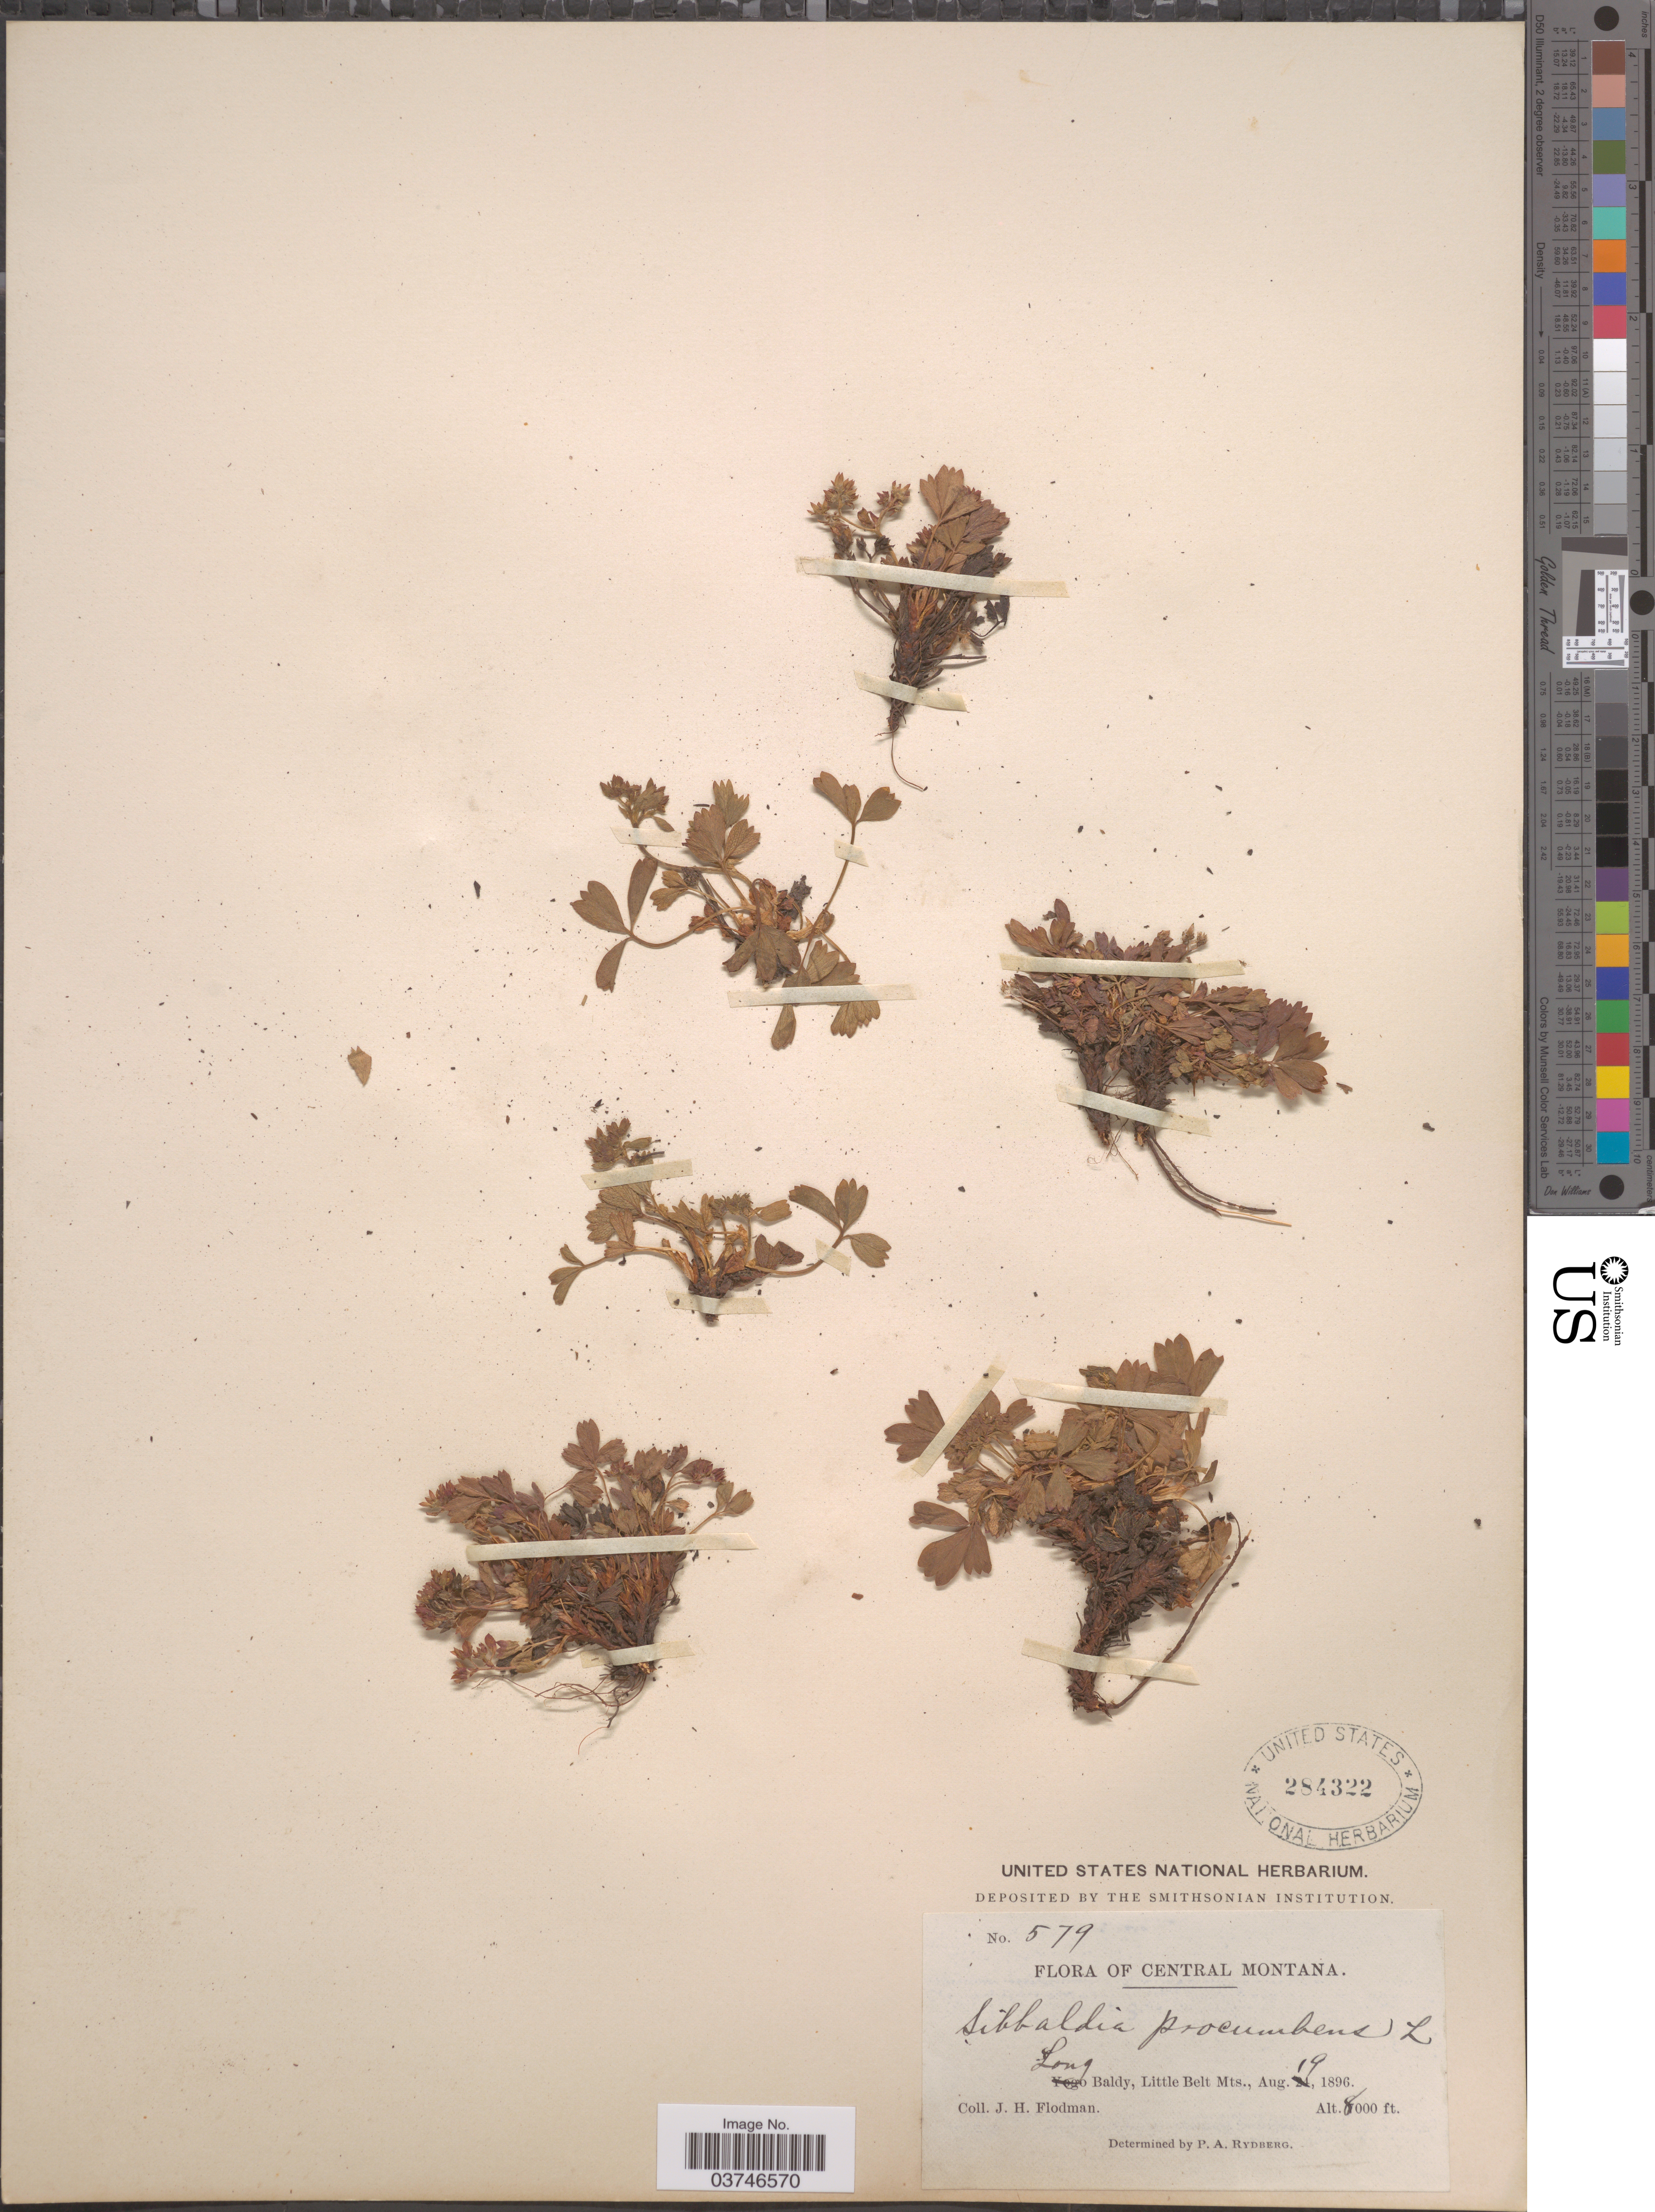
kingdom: Plantae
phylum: Tracheophyta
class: Magnoliopsida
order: Rosales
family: Rosaceae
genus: Sibbaldia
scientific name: Sibbaldia procumbens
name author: L.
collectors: J. Flodman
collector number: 579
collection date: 1896-08-19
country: United States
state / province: Montana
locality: Central Montana. Long baldy, Little Belt Mts.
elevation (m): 2438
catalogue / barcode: US 284322